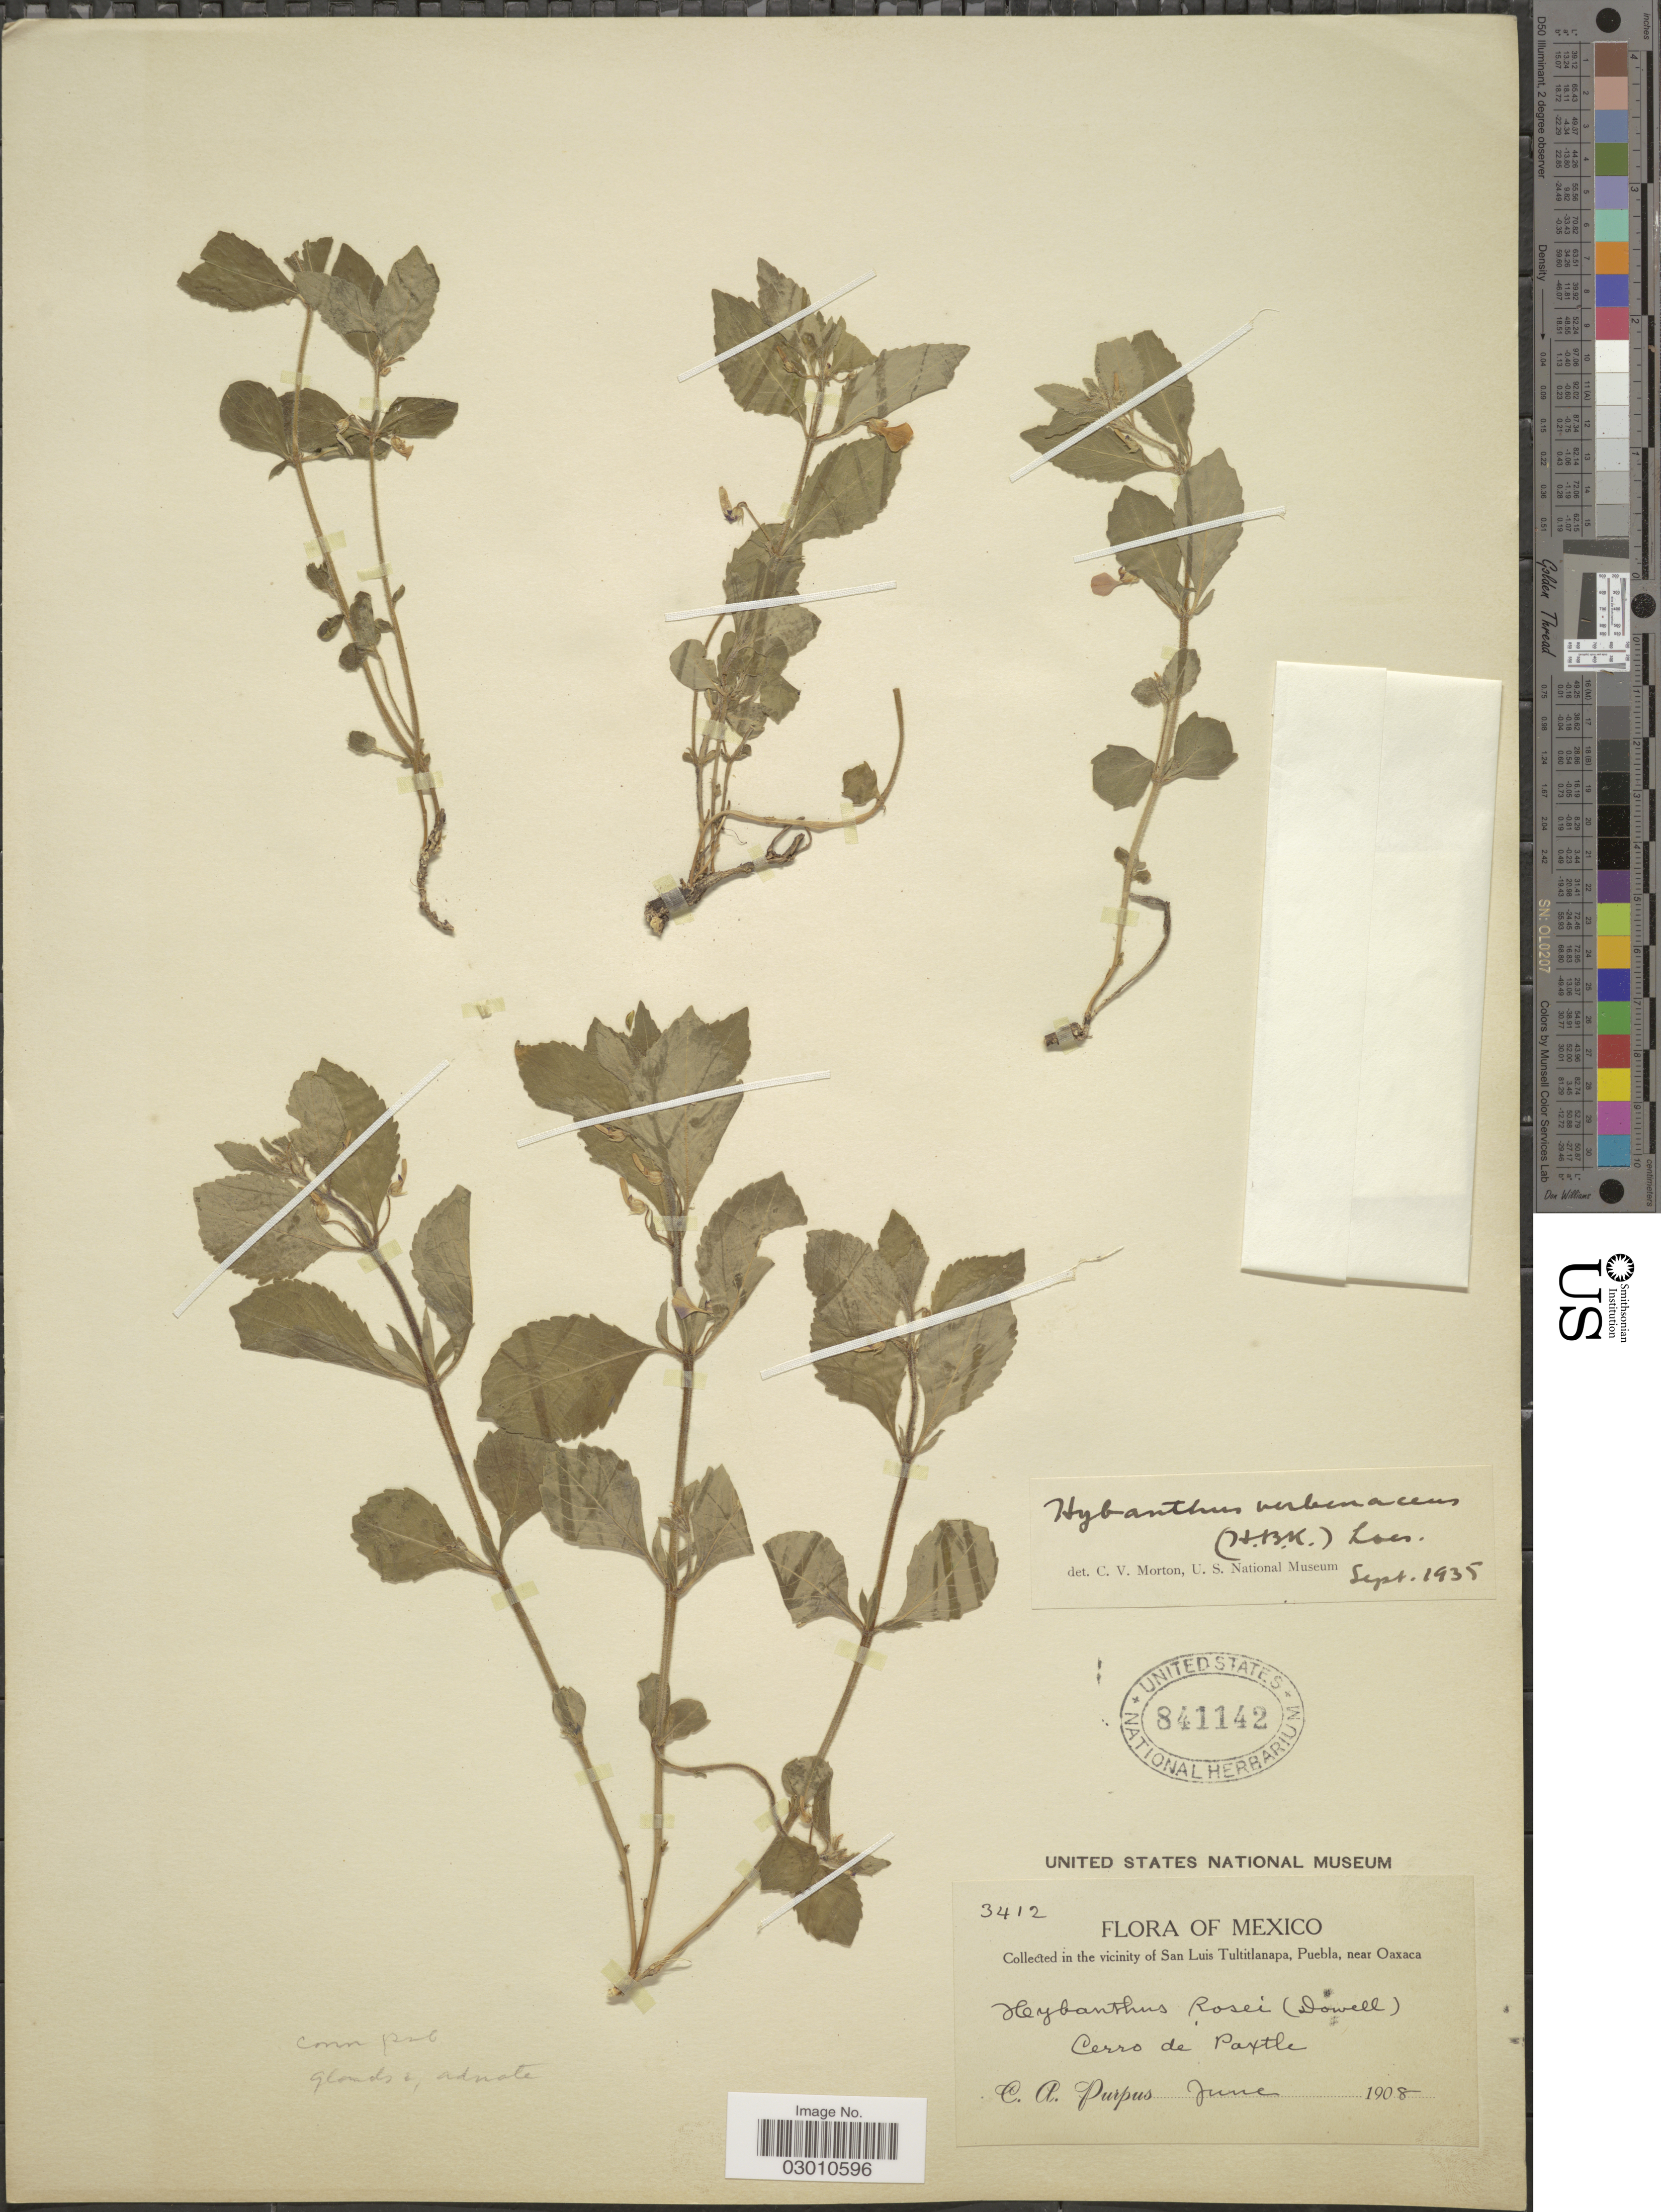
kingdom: Plantae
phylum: Tracheophyta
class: Magnoliopsida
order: Malpighiales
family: Violaceae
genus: Pombalia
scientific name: Pombalia verbenacea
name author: (Kunth) H.E. Ballard & Paula-Souza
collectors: C. A. Purpus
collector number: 3412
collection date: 1908-06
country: Mexico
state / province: Puebla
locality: In the vicinity of San Luis Tultitlanapa, Puebla, near Oaxaca. Cerro de Paxtle.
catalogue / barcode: US 841142